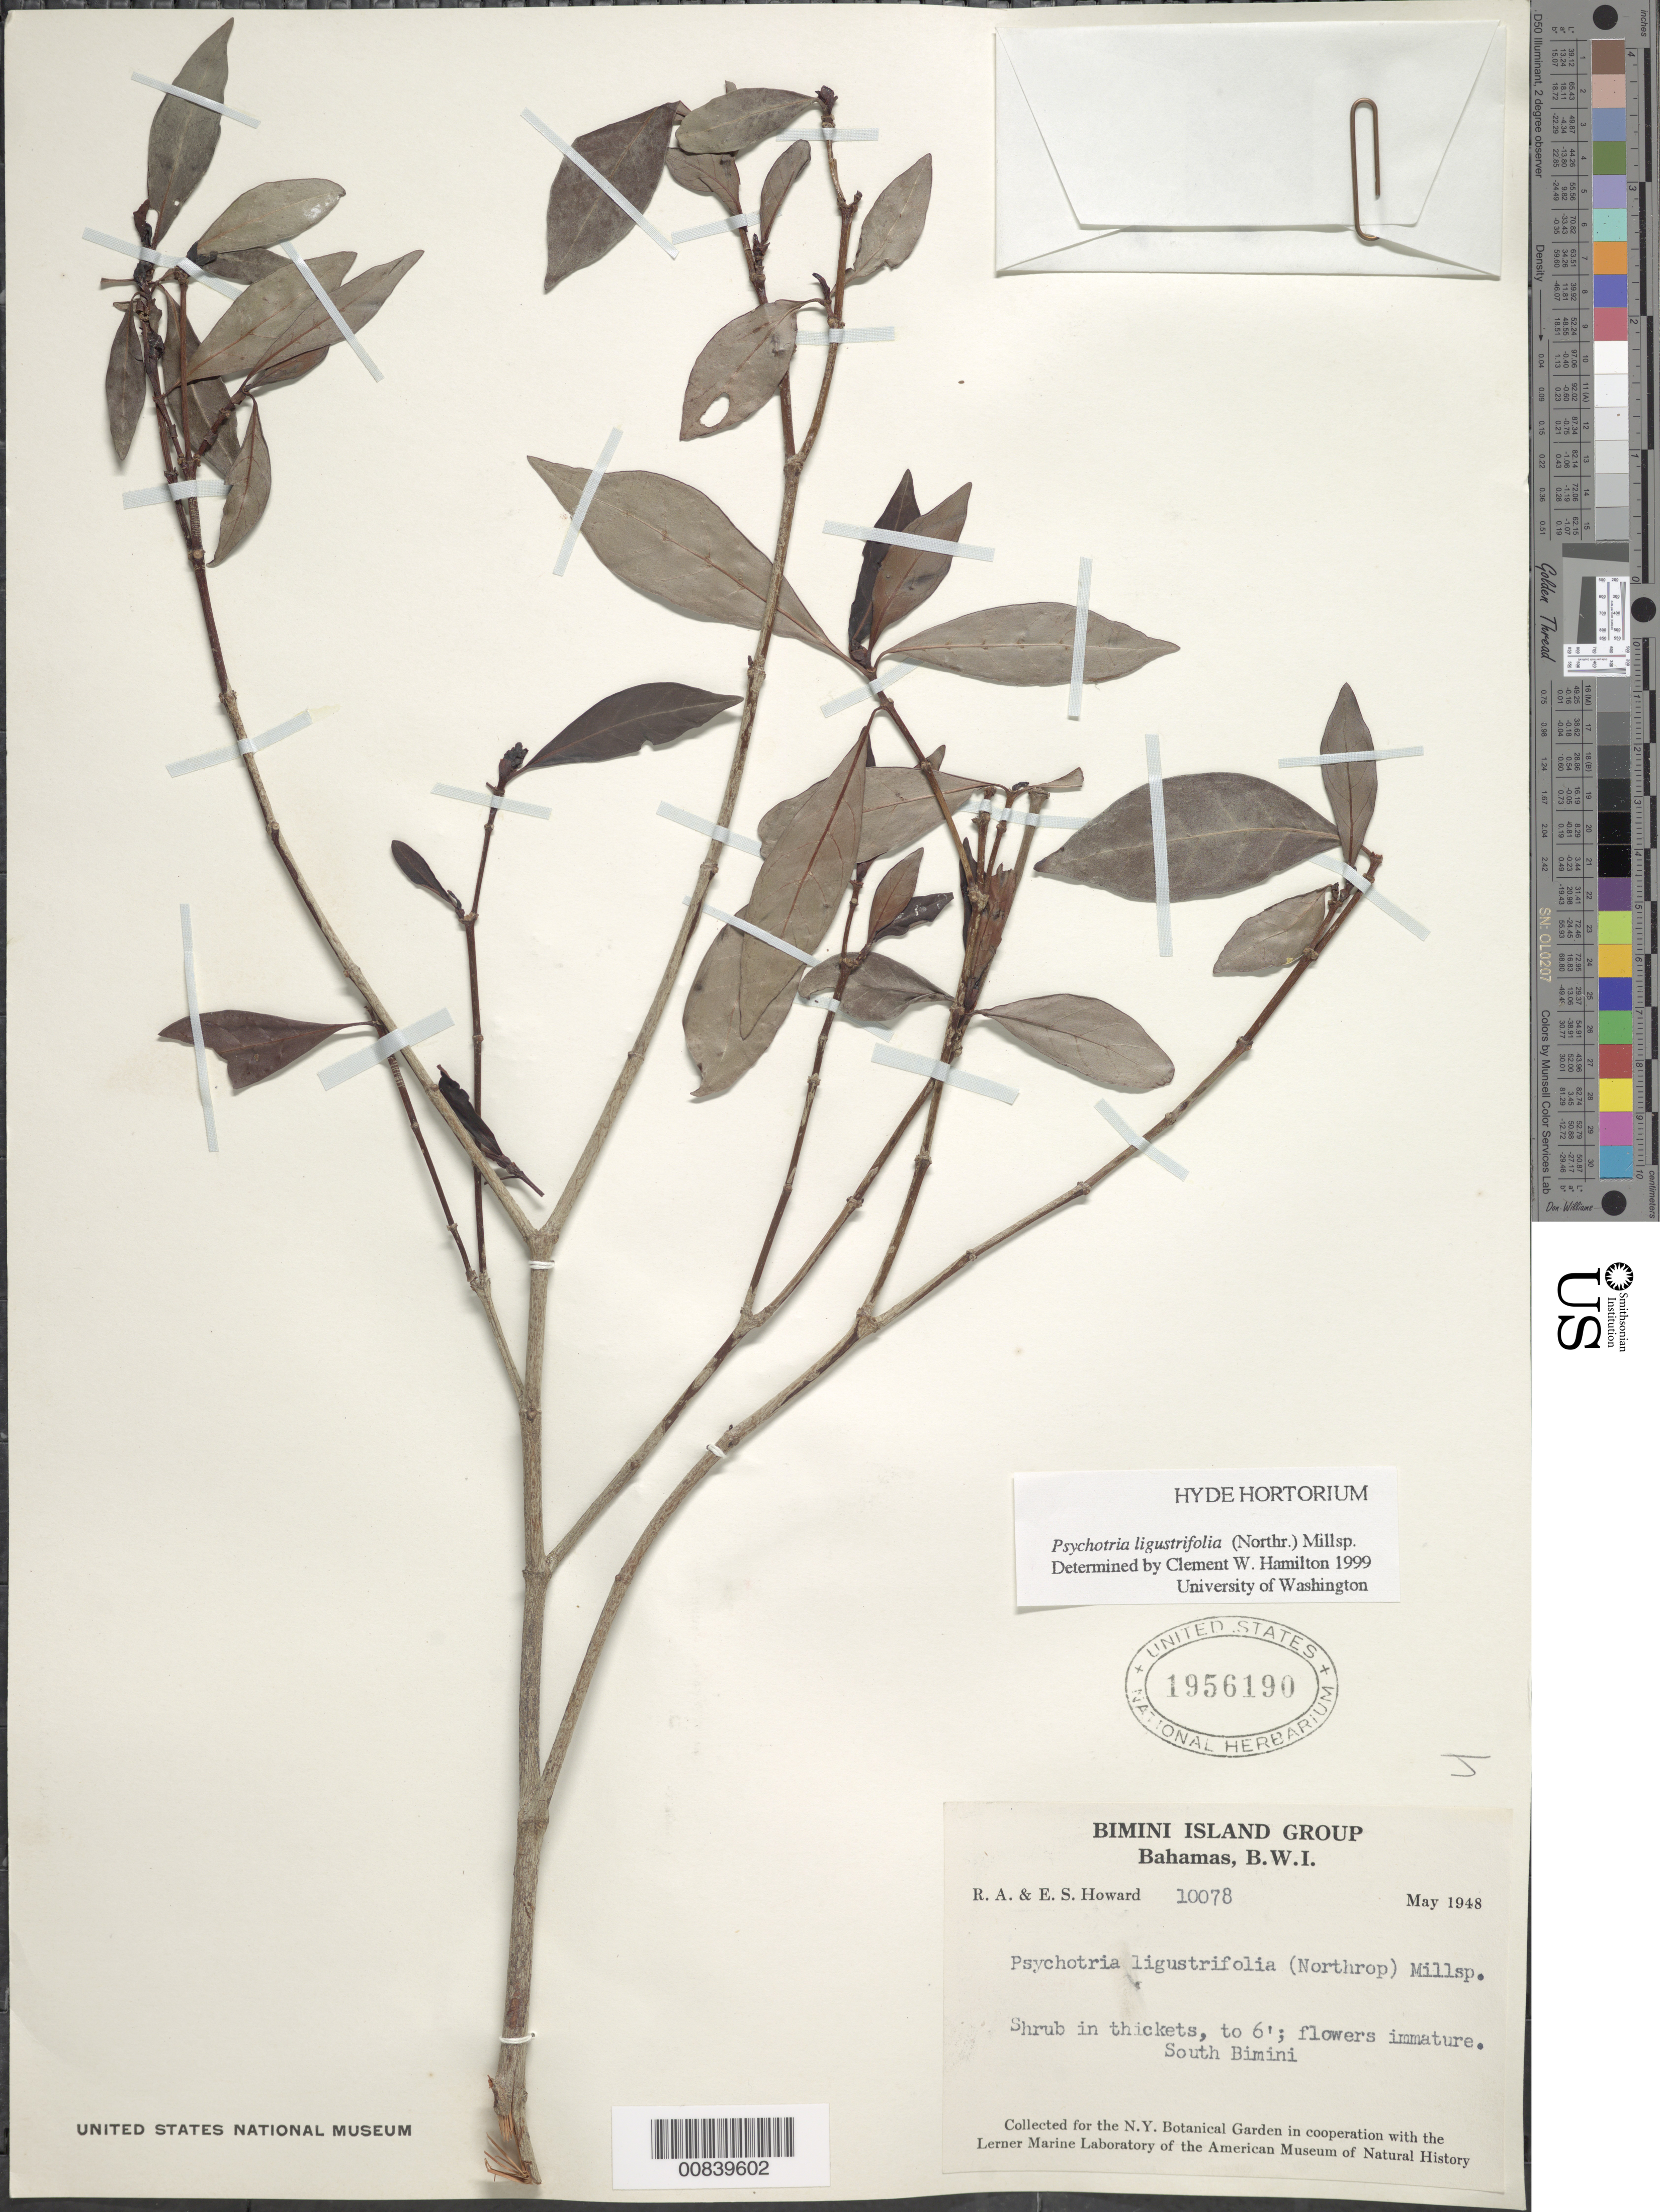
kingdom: Plantae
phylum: Tracheophyta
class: Magnoliopsida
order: Gentianales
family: Rubiaceae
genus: Psychotria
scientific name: Psychotria ligustrifolia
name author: (Northr.) Millsp.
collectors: R. A. Howard & E. S. Howard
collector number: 10078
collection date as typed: May 1948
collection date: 1948-05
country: Bahamas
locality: South Bimini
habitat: Thickets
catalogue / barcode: US 1956190